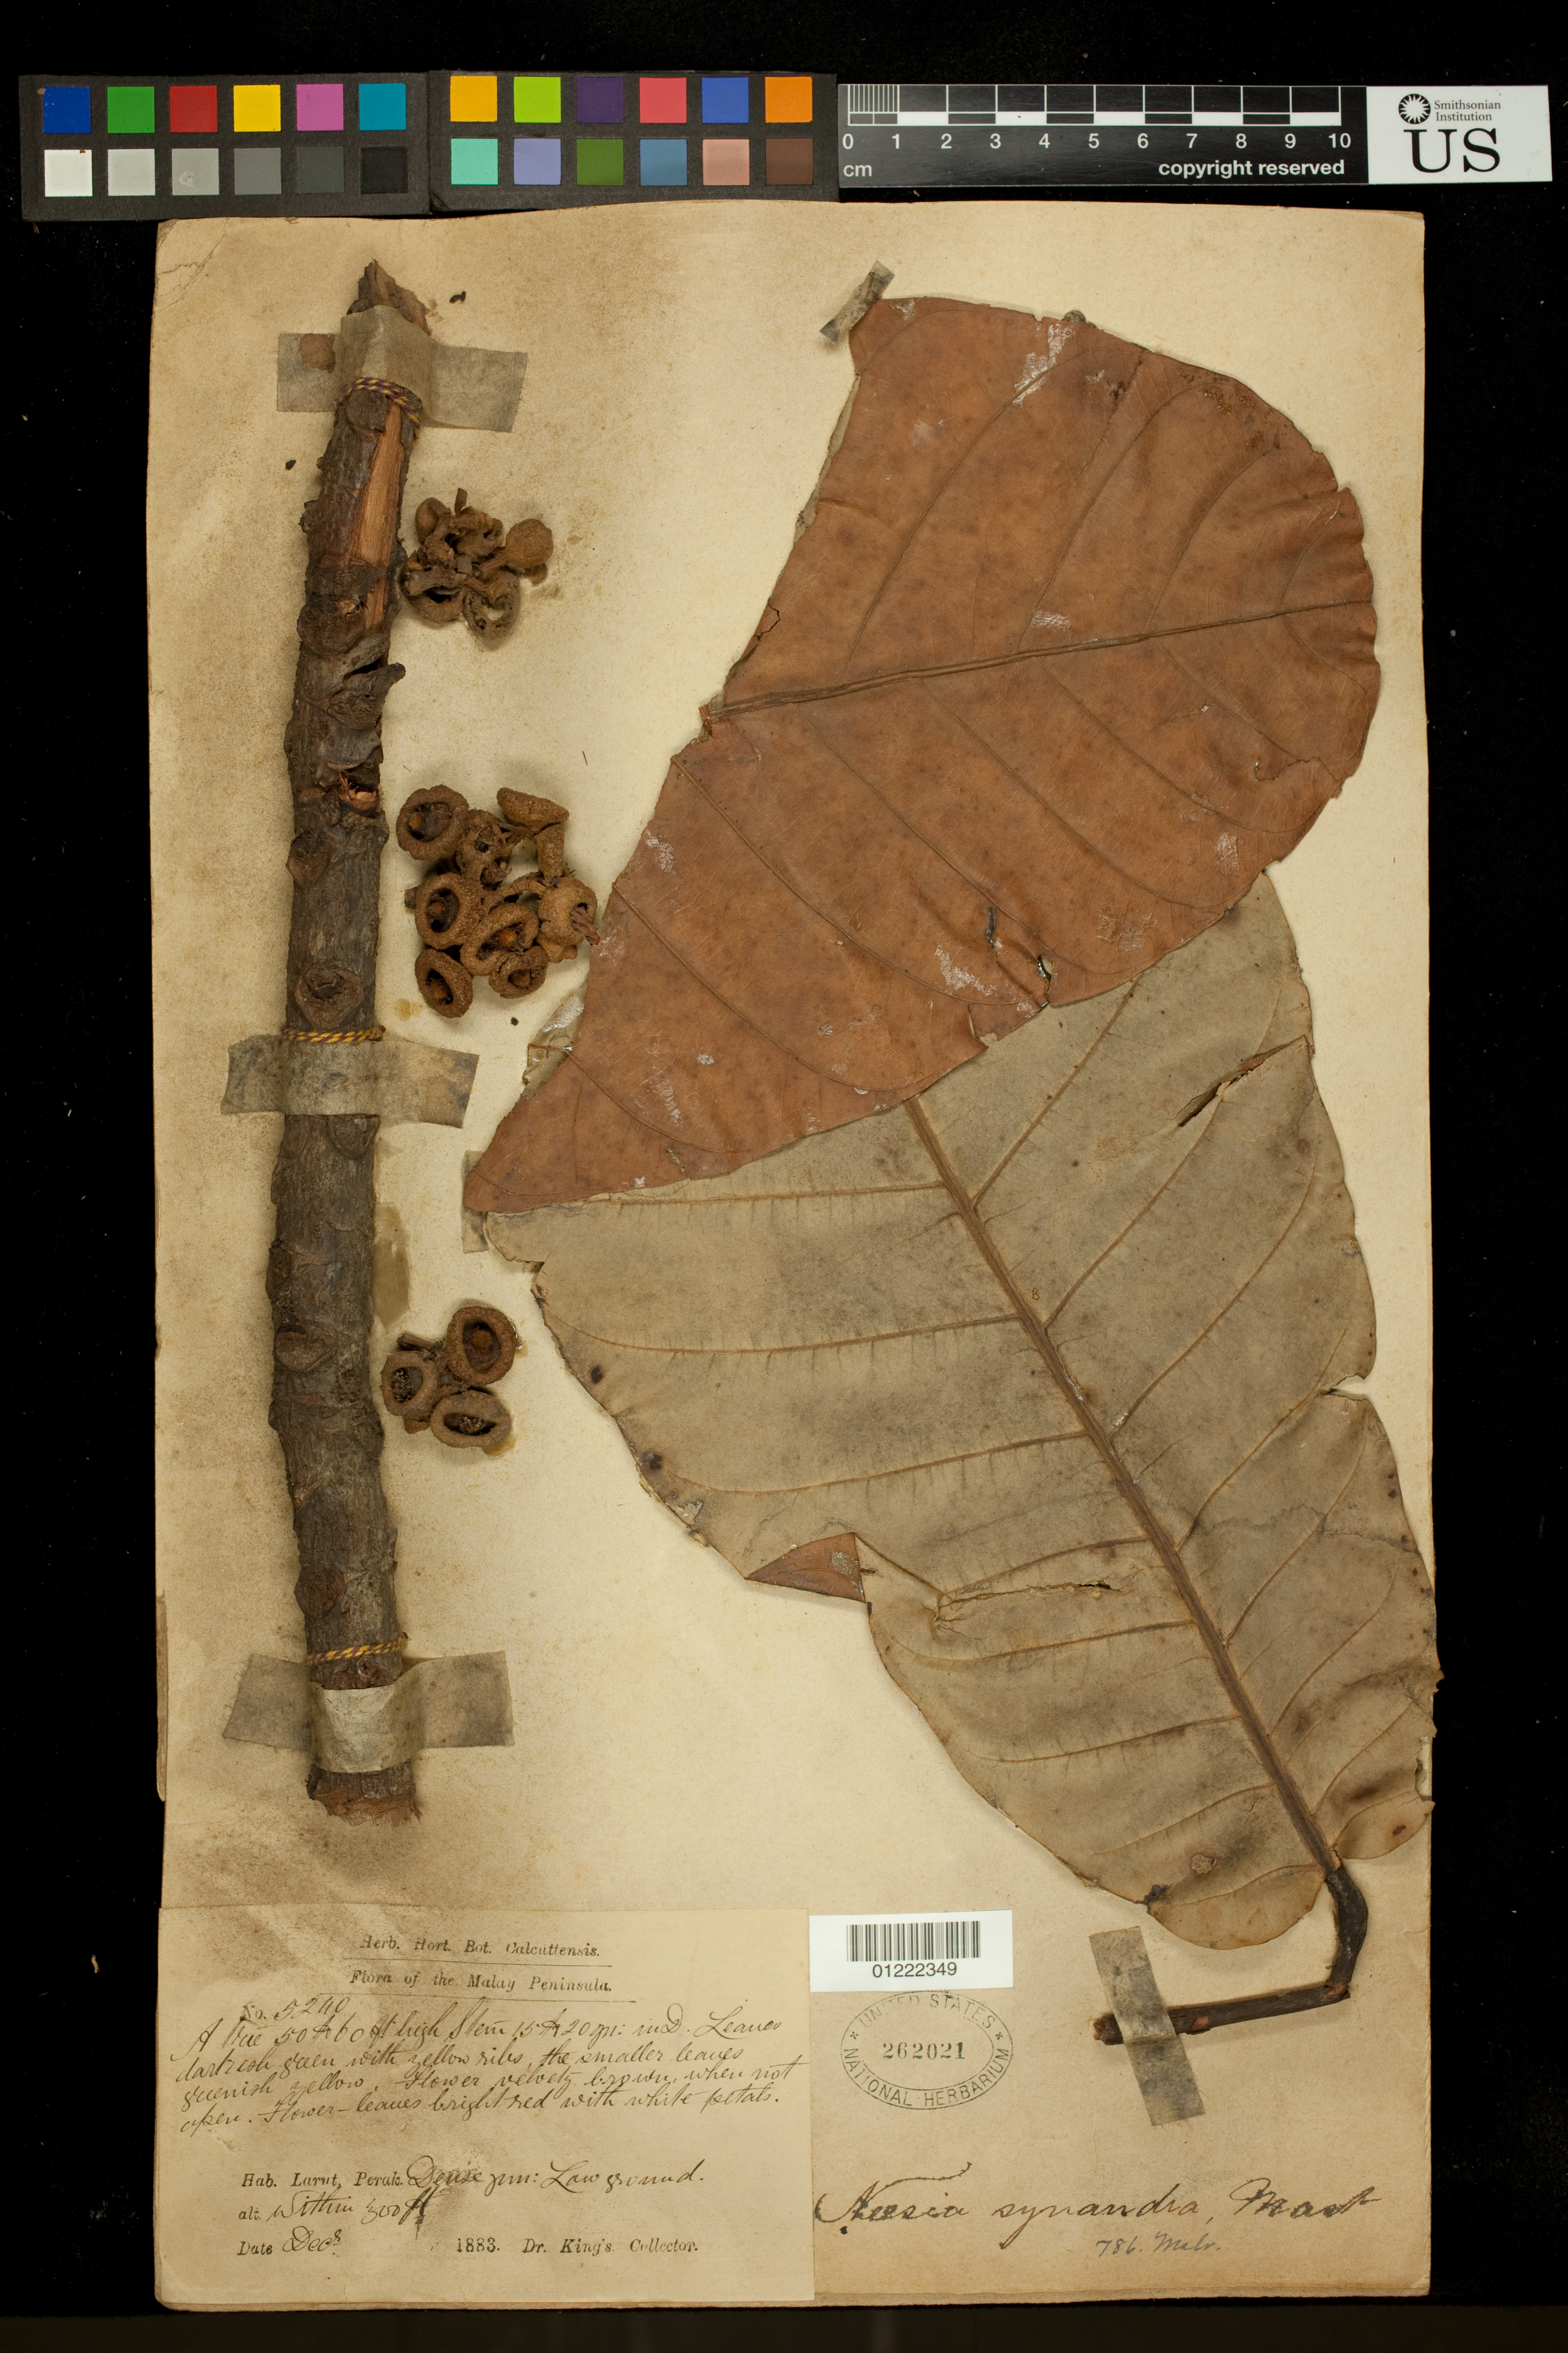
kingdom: Plantae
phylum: Tracheophyta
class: Magnoliopsida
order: Malvales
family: Malvaceae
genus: Neesia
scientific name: Neesia synandra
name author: Mast.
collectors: Dr. King's collector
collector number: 5240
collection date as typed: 1883-12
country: Malaysia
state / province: Perak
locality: Larut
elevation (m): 0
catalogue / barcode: US 262021